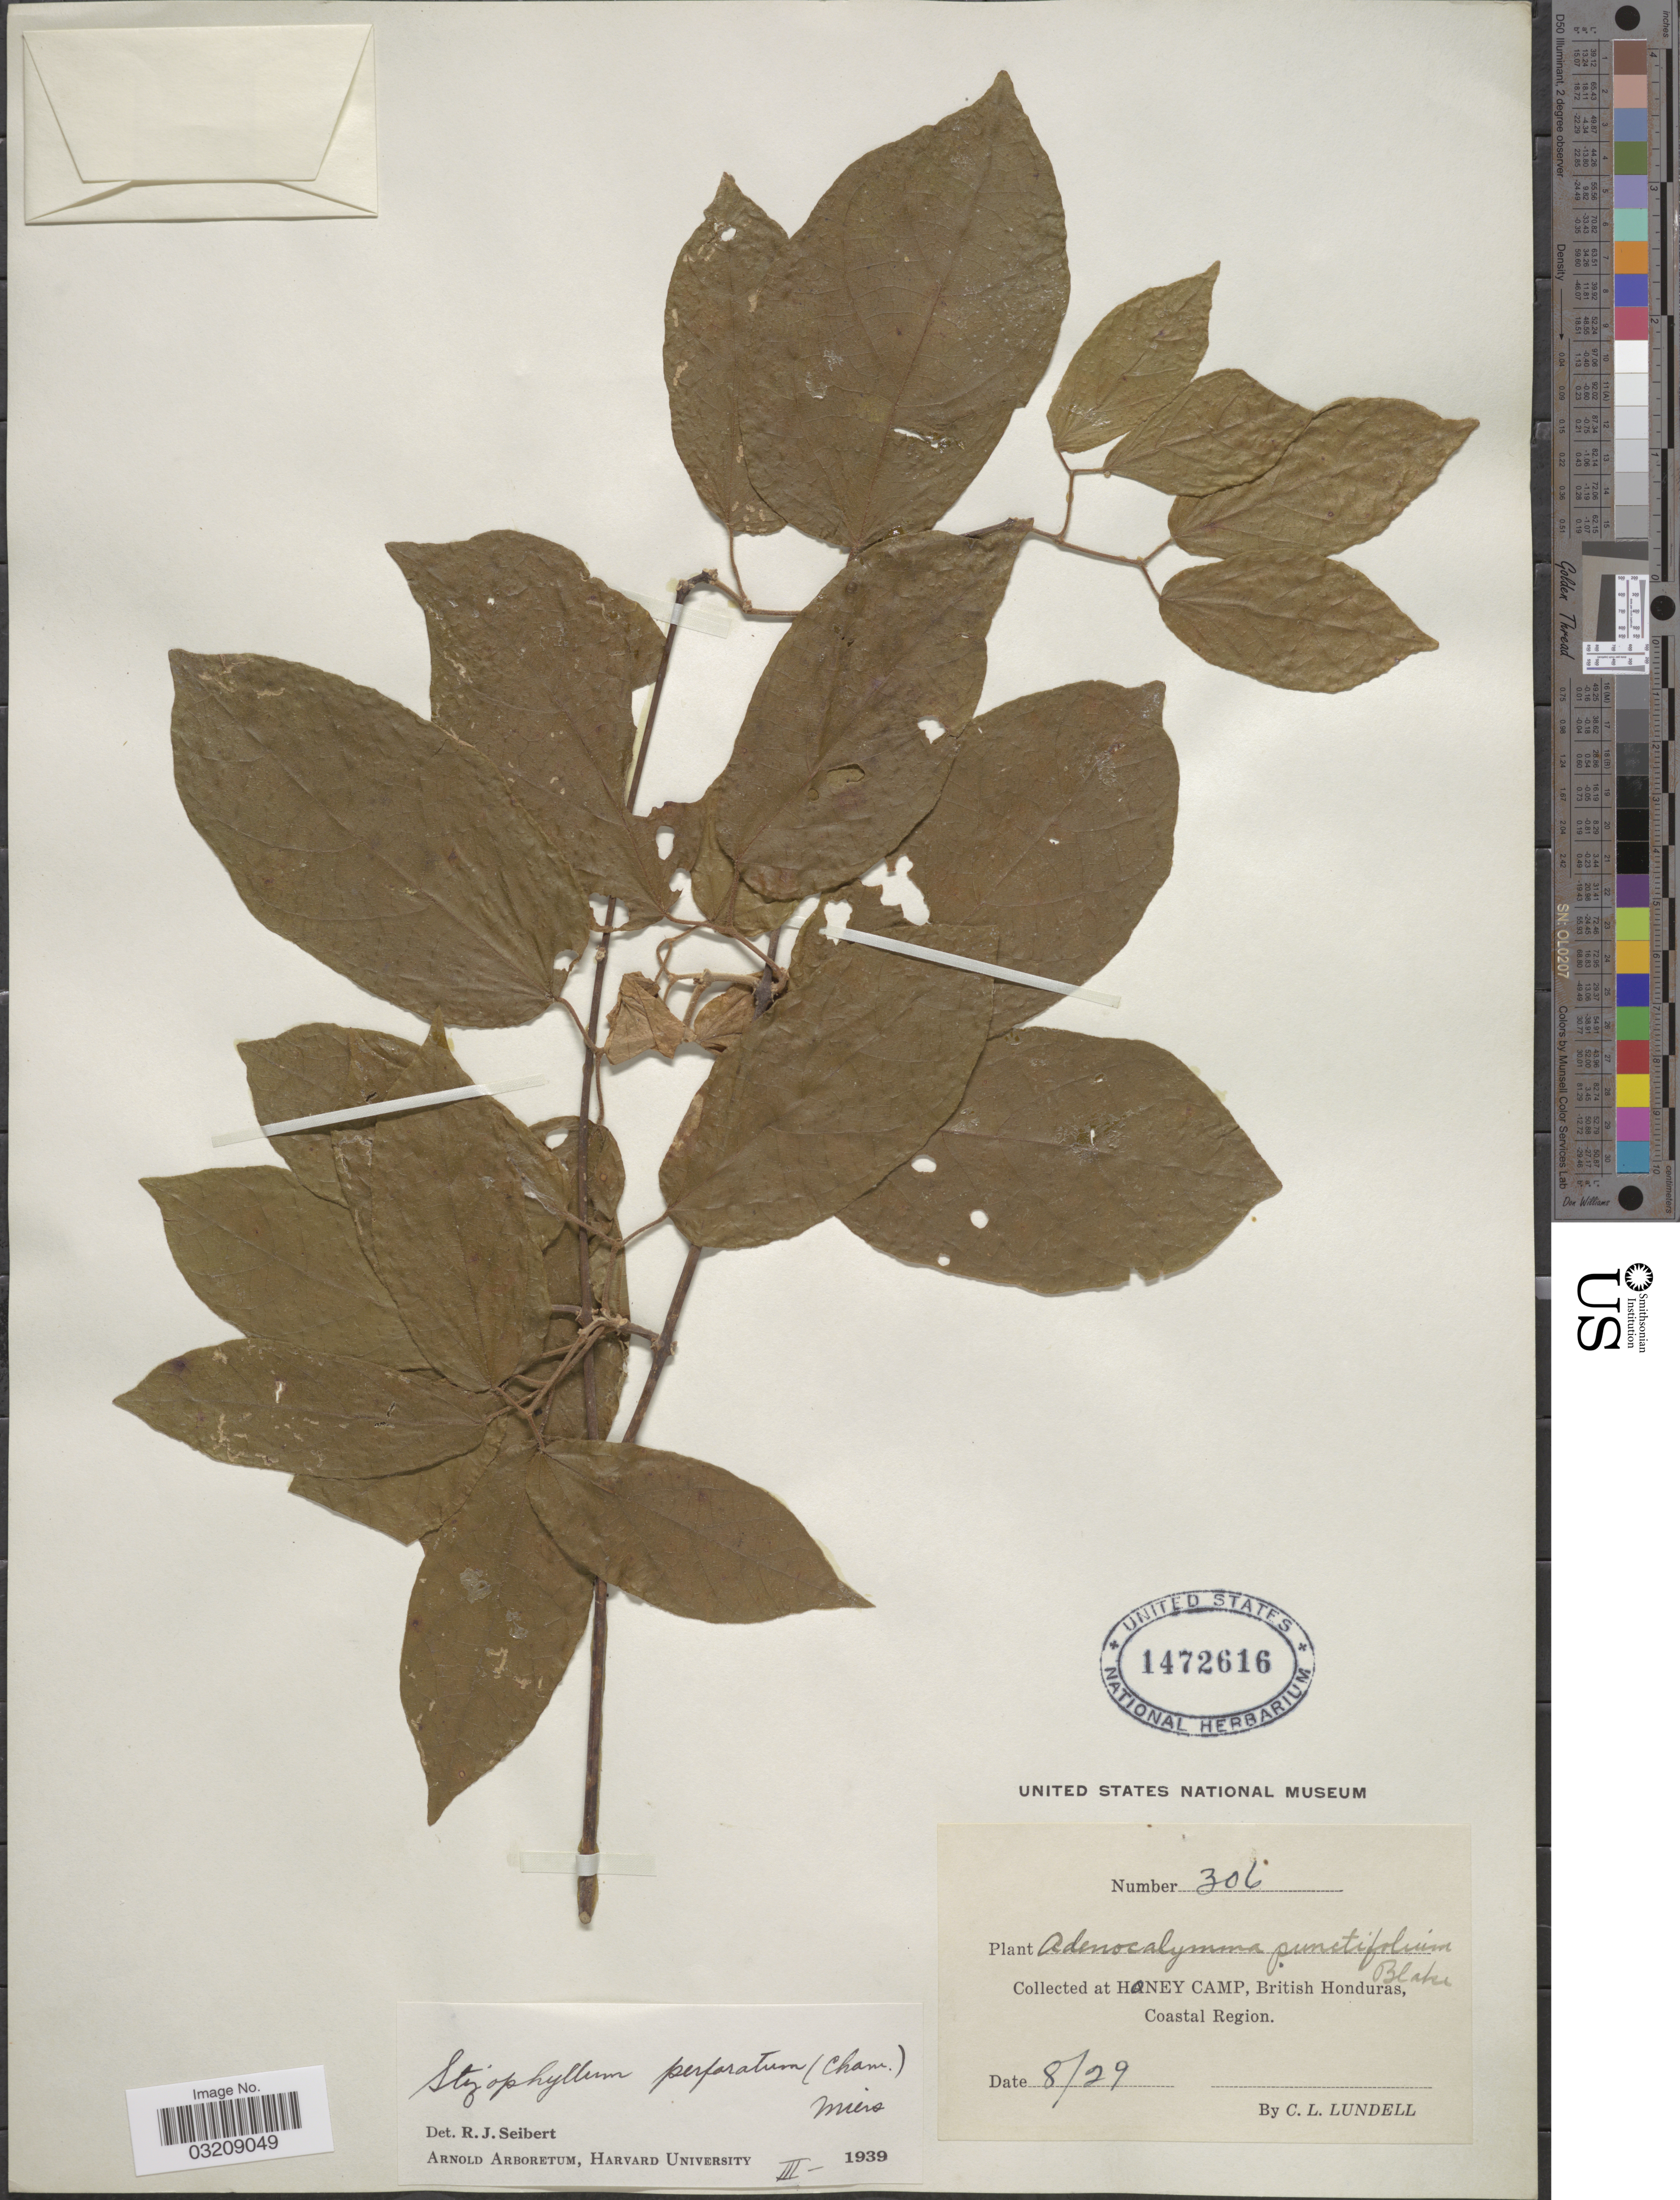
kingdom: Plantae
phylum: Tracheophyta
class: Magnoliopsida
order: Lamiales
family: Bignoniaceae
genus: Stizophyllum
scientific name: Stizophyllum perforatum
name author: (Cham.) Miers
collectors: C. L. Lundell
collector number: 306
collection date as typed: Transcribed d/m/y: /8/29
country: Belize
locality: At Honey Camp British Honduras, Coastal Region.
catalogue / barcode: US 1472616